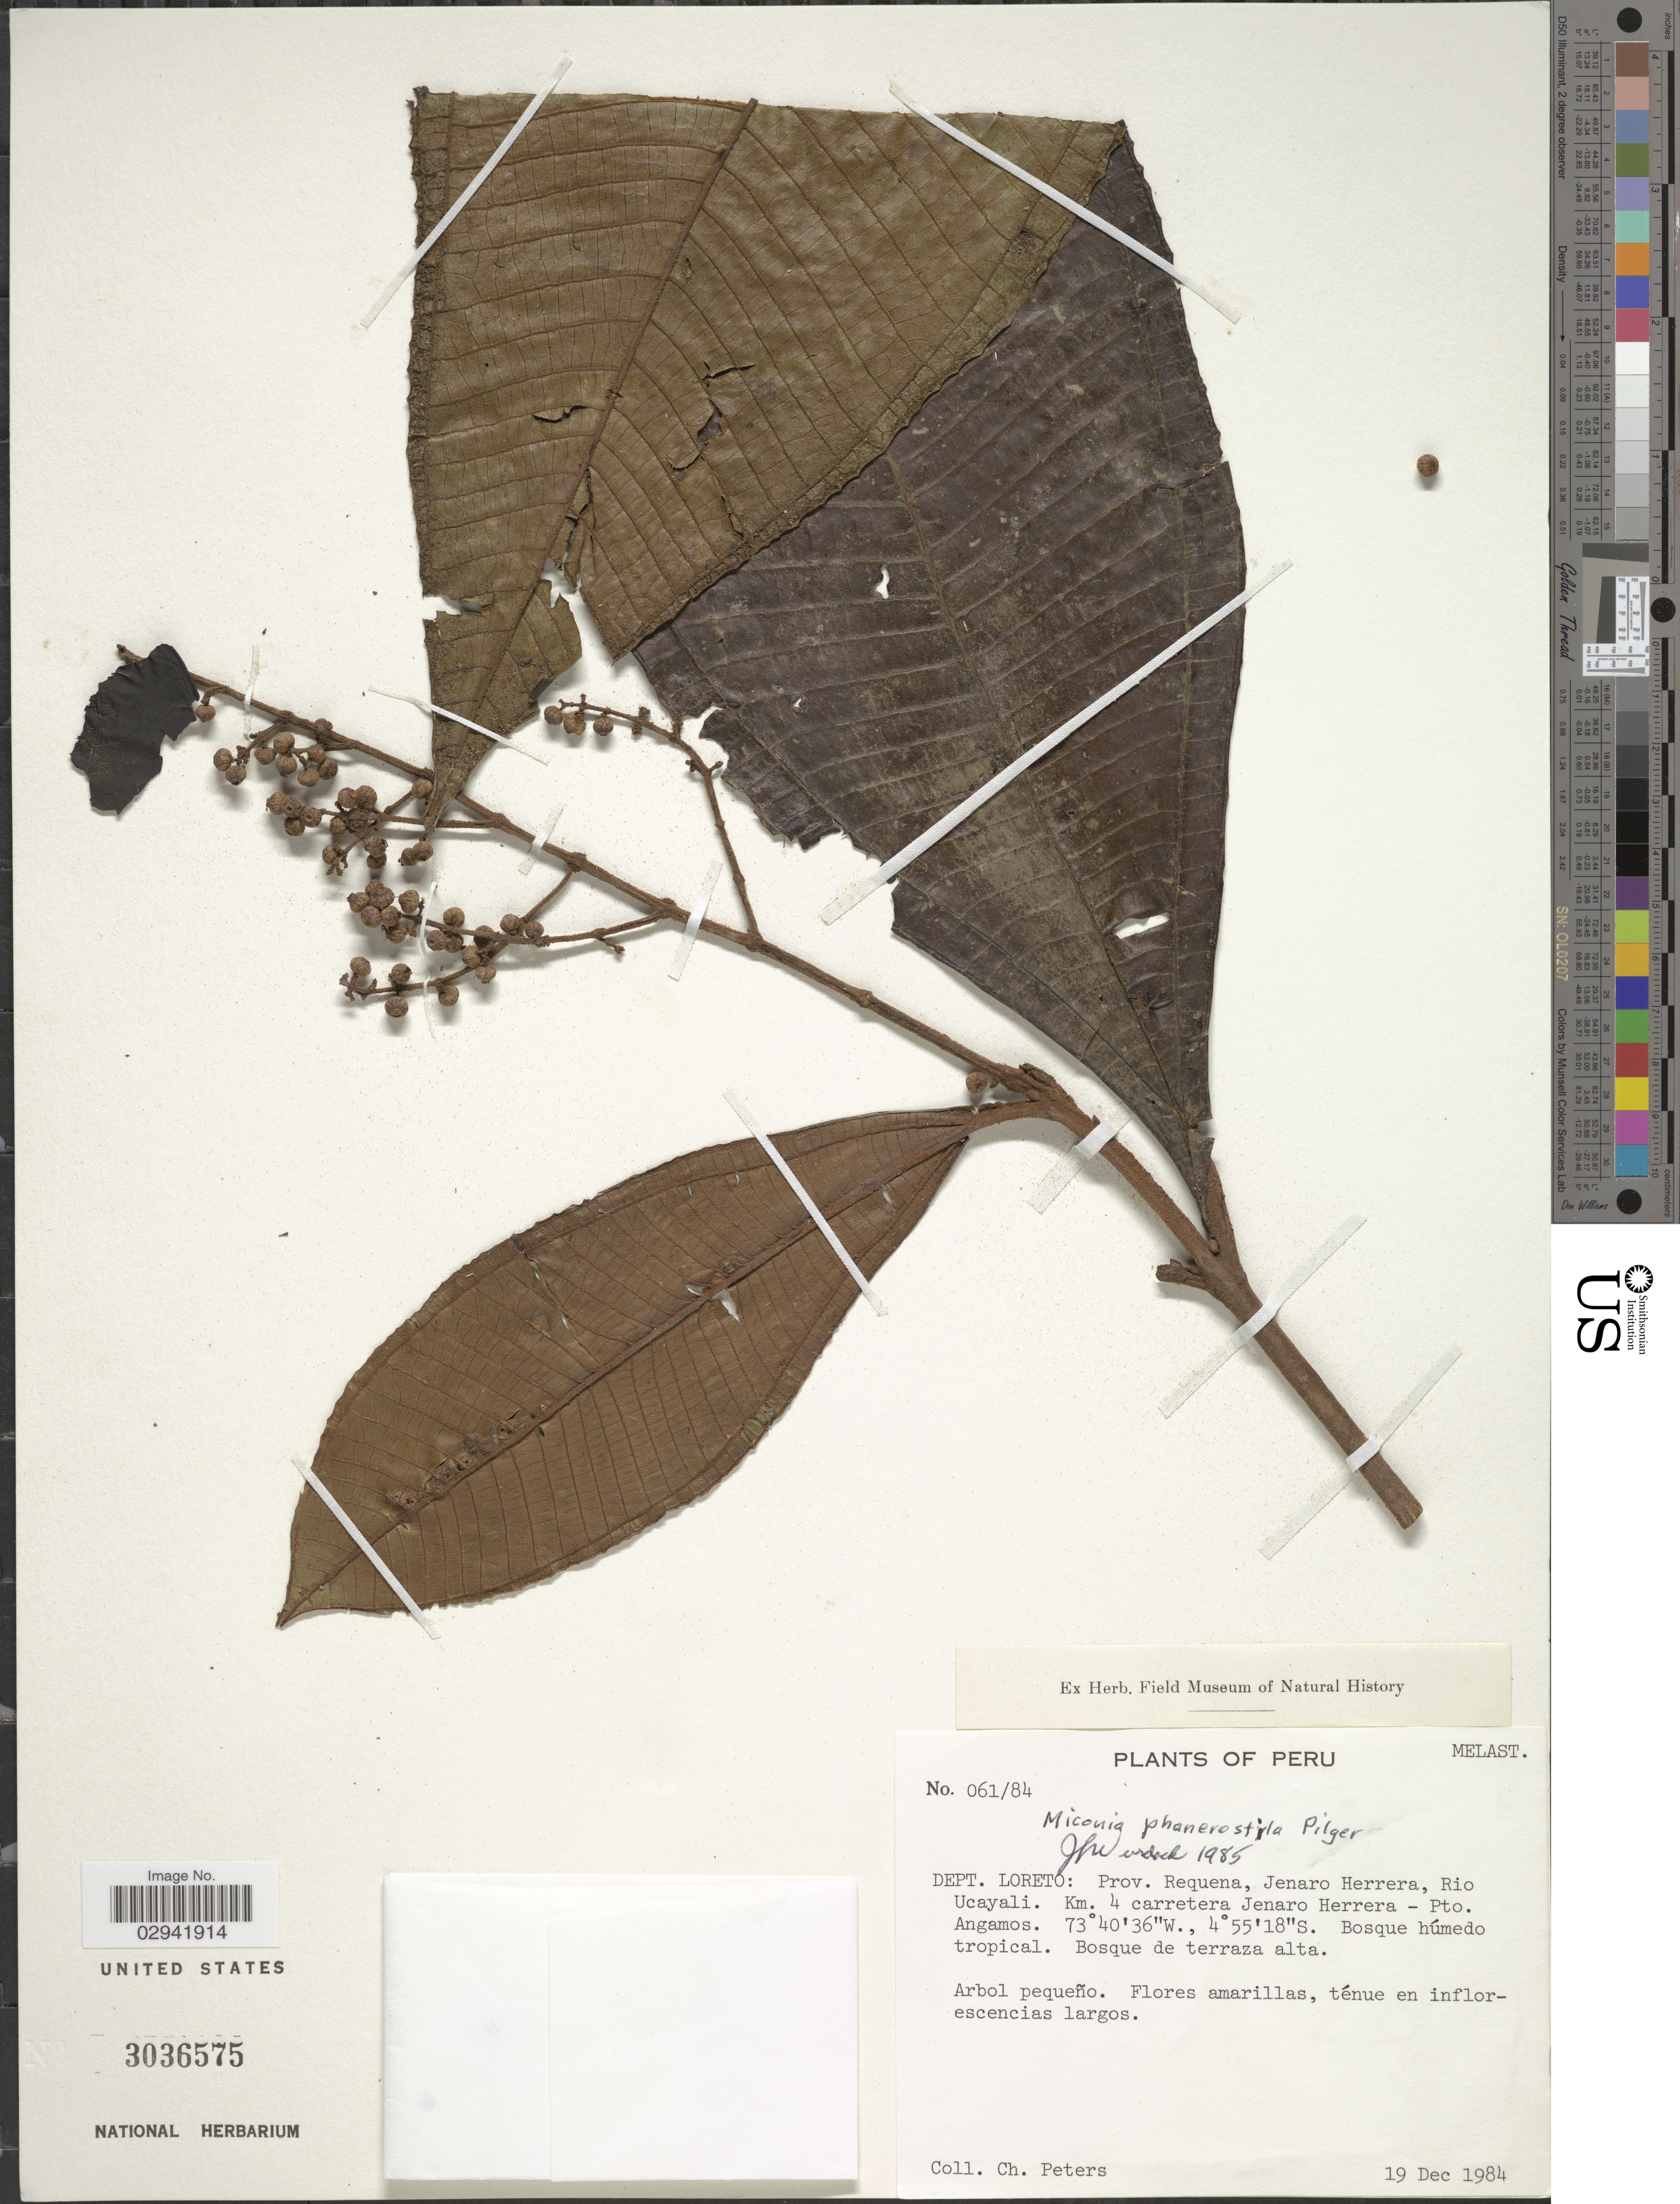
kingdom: Plantae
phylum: Tracheophyta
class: Magnoliopsida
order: Myrtales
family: Melastomataceae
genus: Miconia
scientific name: Miconia phanerostila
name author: Pilg.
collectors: C. Peters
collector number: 061/84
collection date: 1984-12-19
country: Peru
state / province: Loreto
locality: Dept. Loreto: Prov. Requena, Jenaro Herrera, Rio Ucayali. Km. 4 carretera Jenaro Herrera - Pto. Angamos.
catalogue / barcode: US 3036575